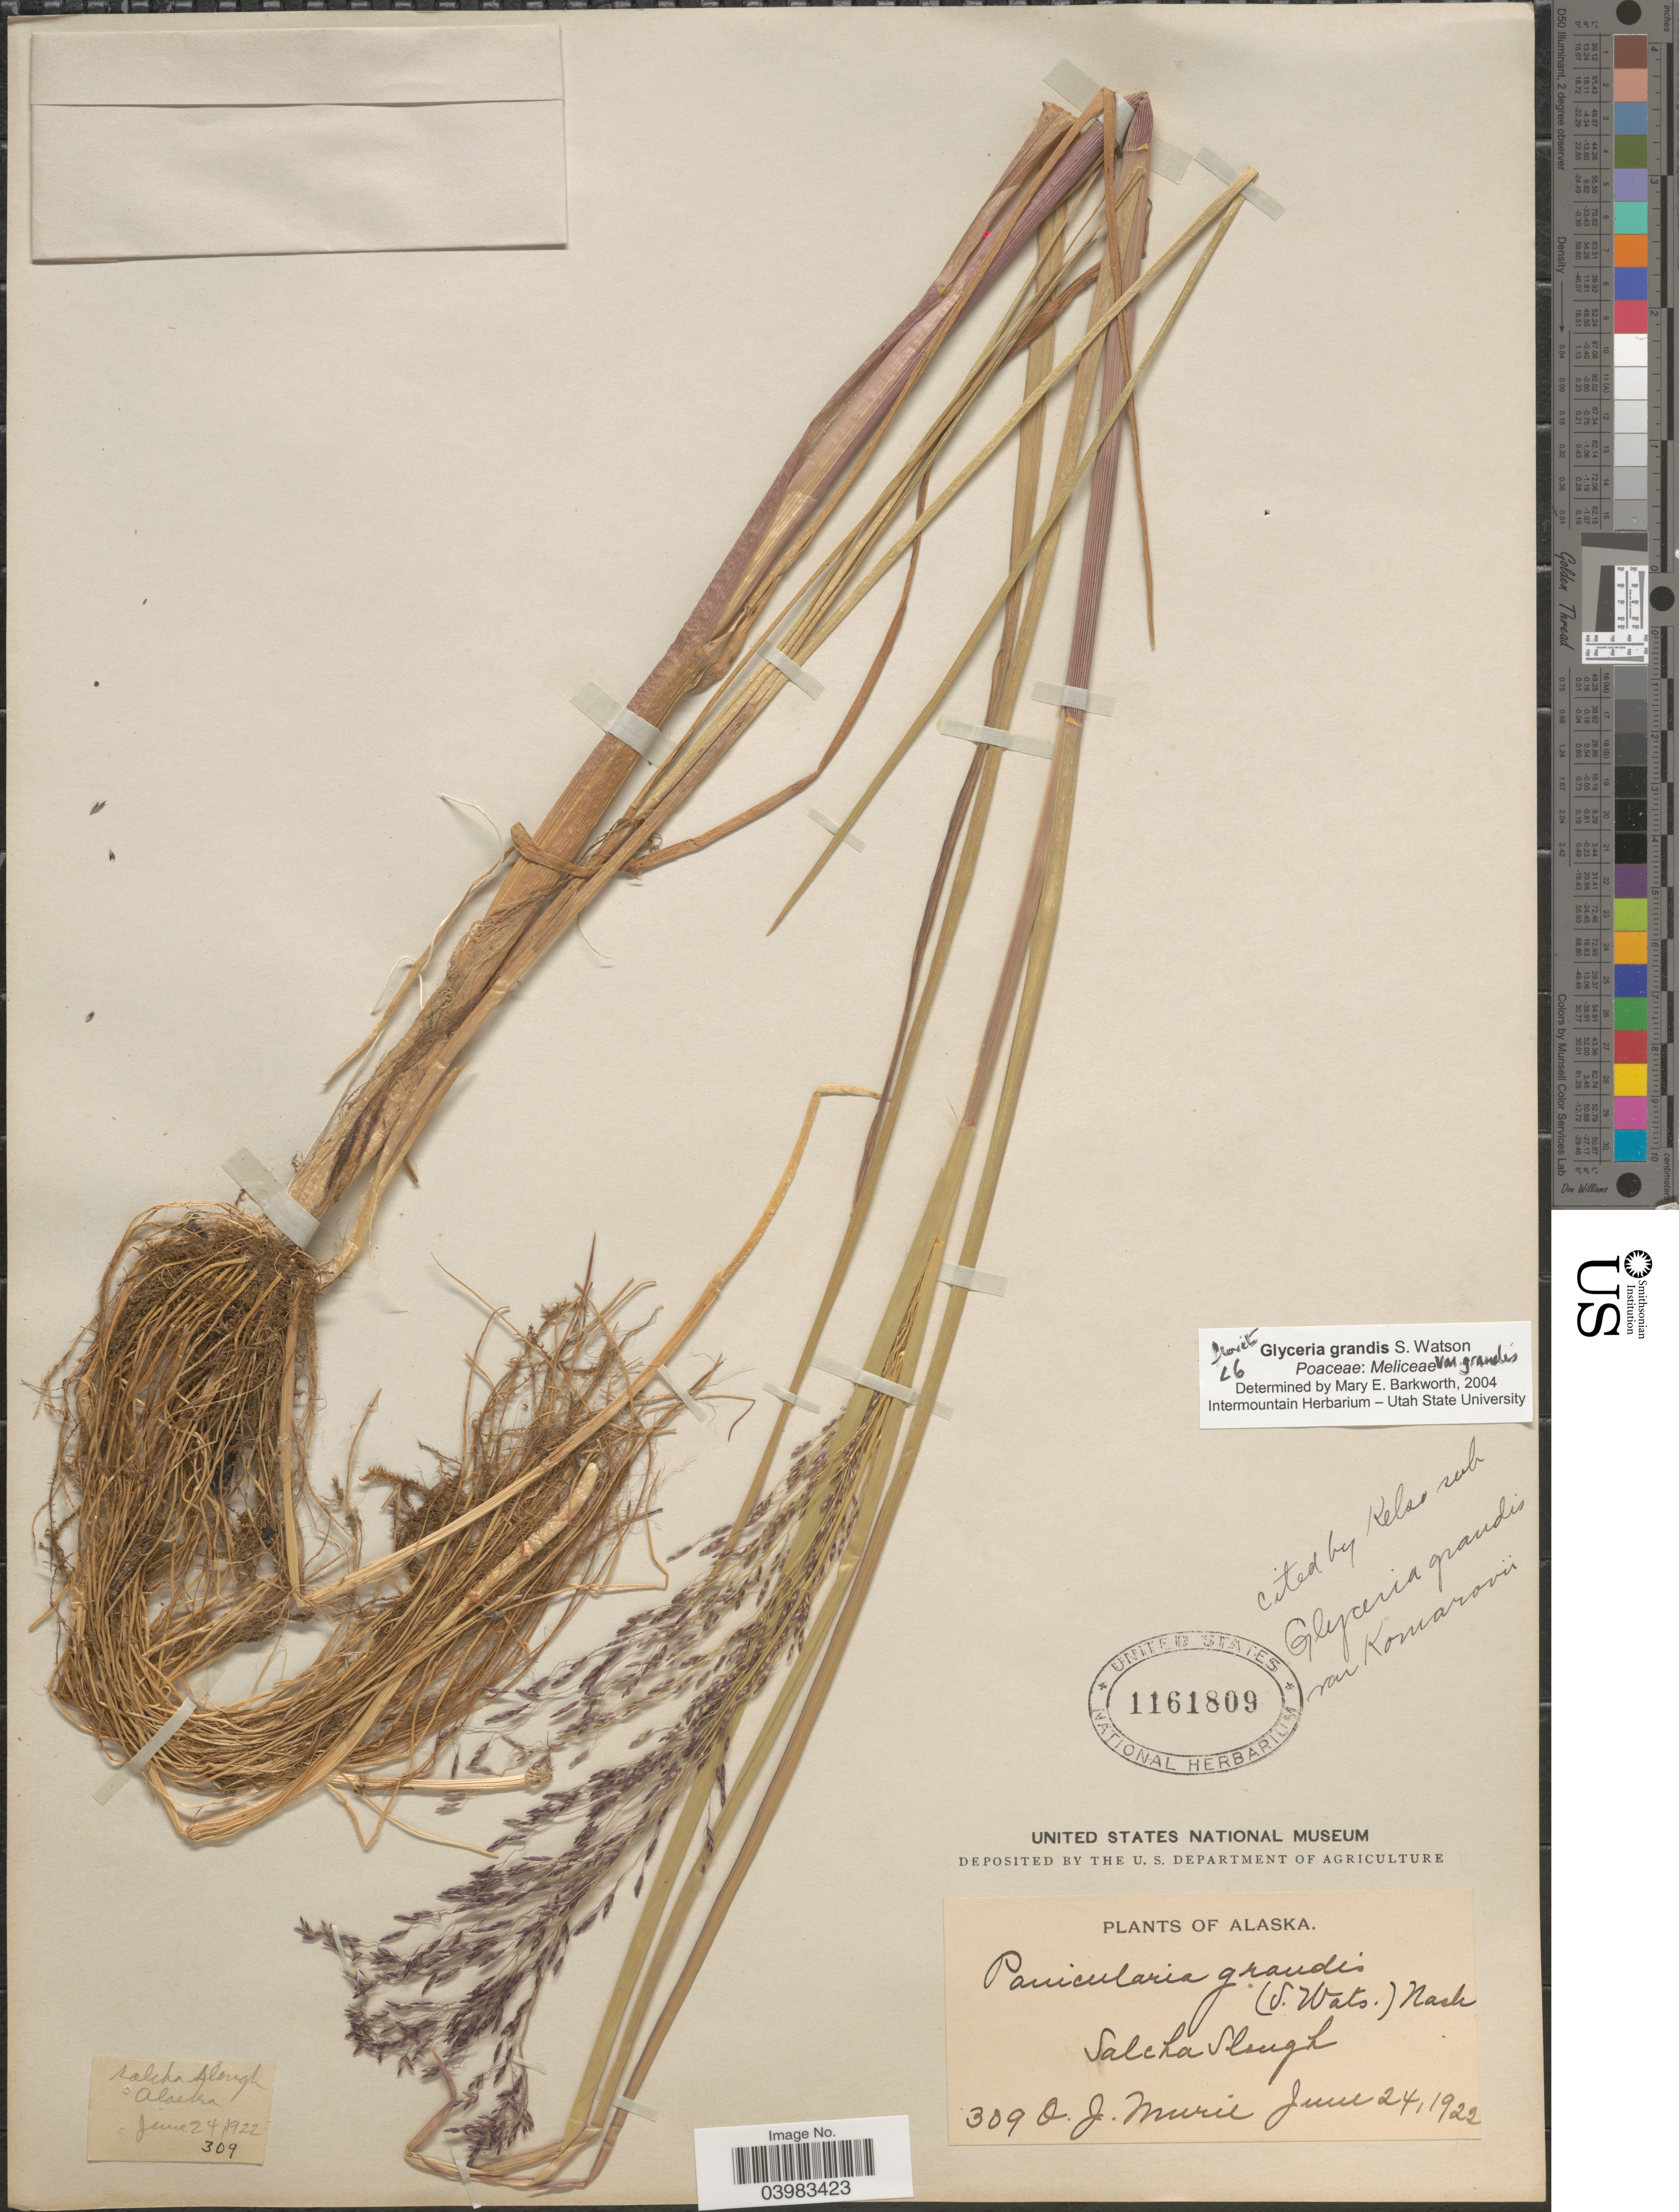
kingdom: Plantae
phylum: Tracheophyta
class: Liliopsida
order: Poales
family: Poaceae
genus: Glyceria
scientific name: Glyceria grandis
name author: S. Watson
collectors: O. Murie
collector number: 309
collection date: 1922-06-24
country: United States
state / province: Alaska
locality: Salcha Slough.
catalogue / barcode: US 1161809